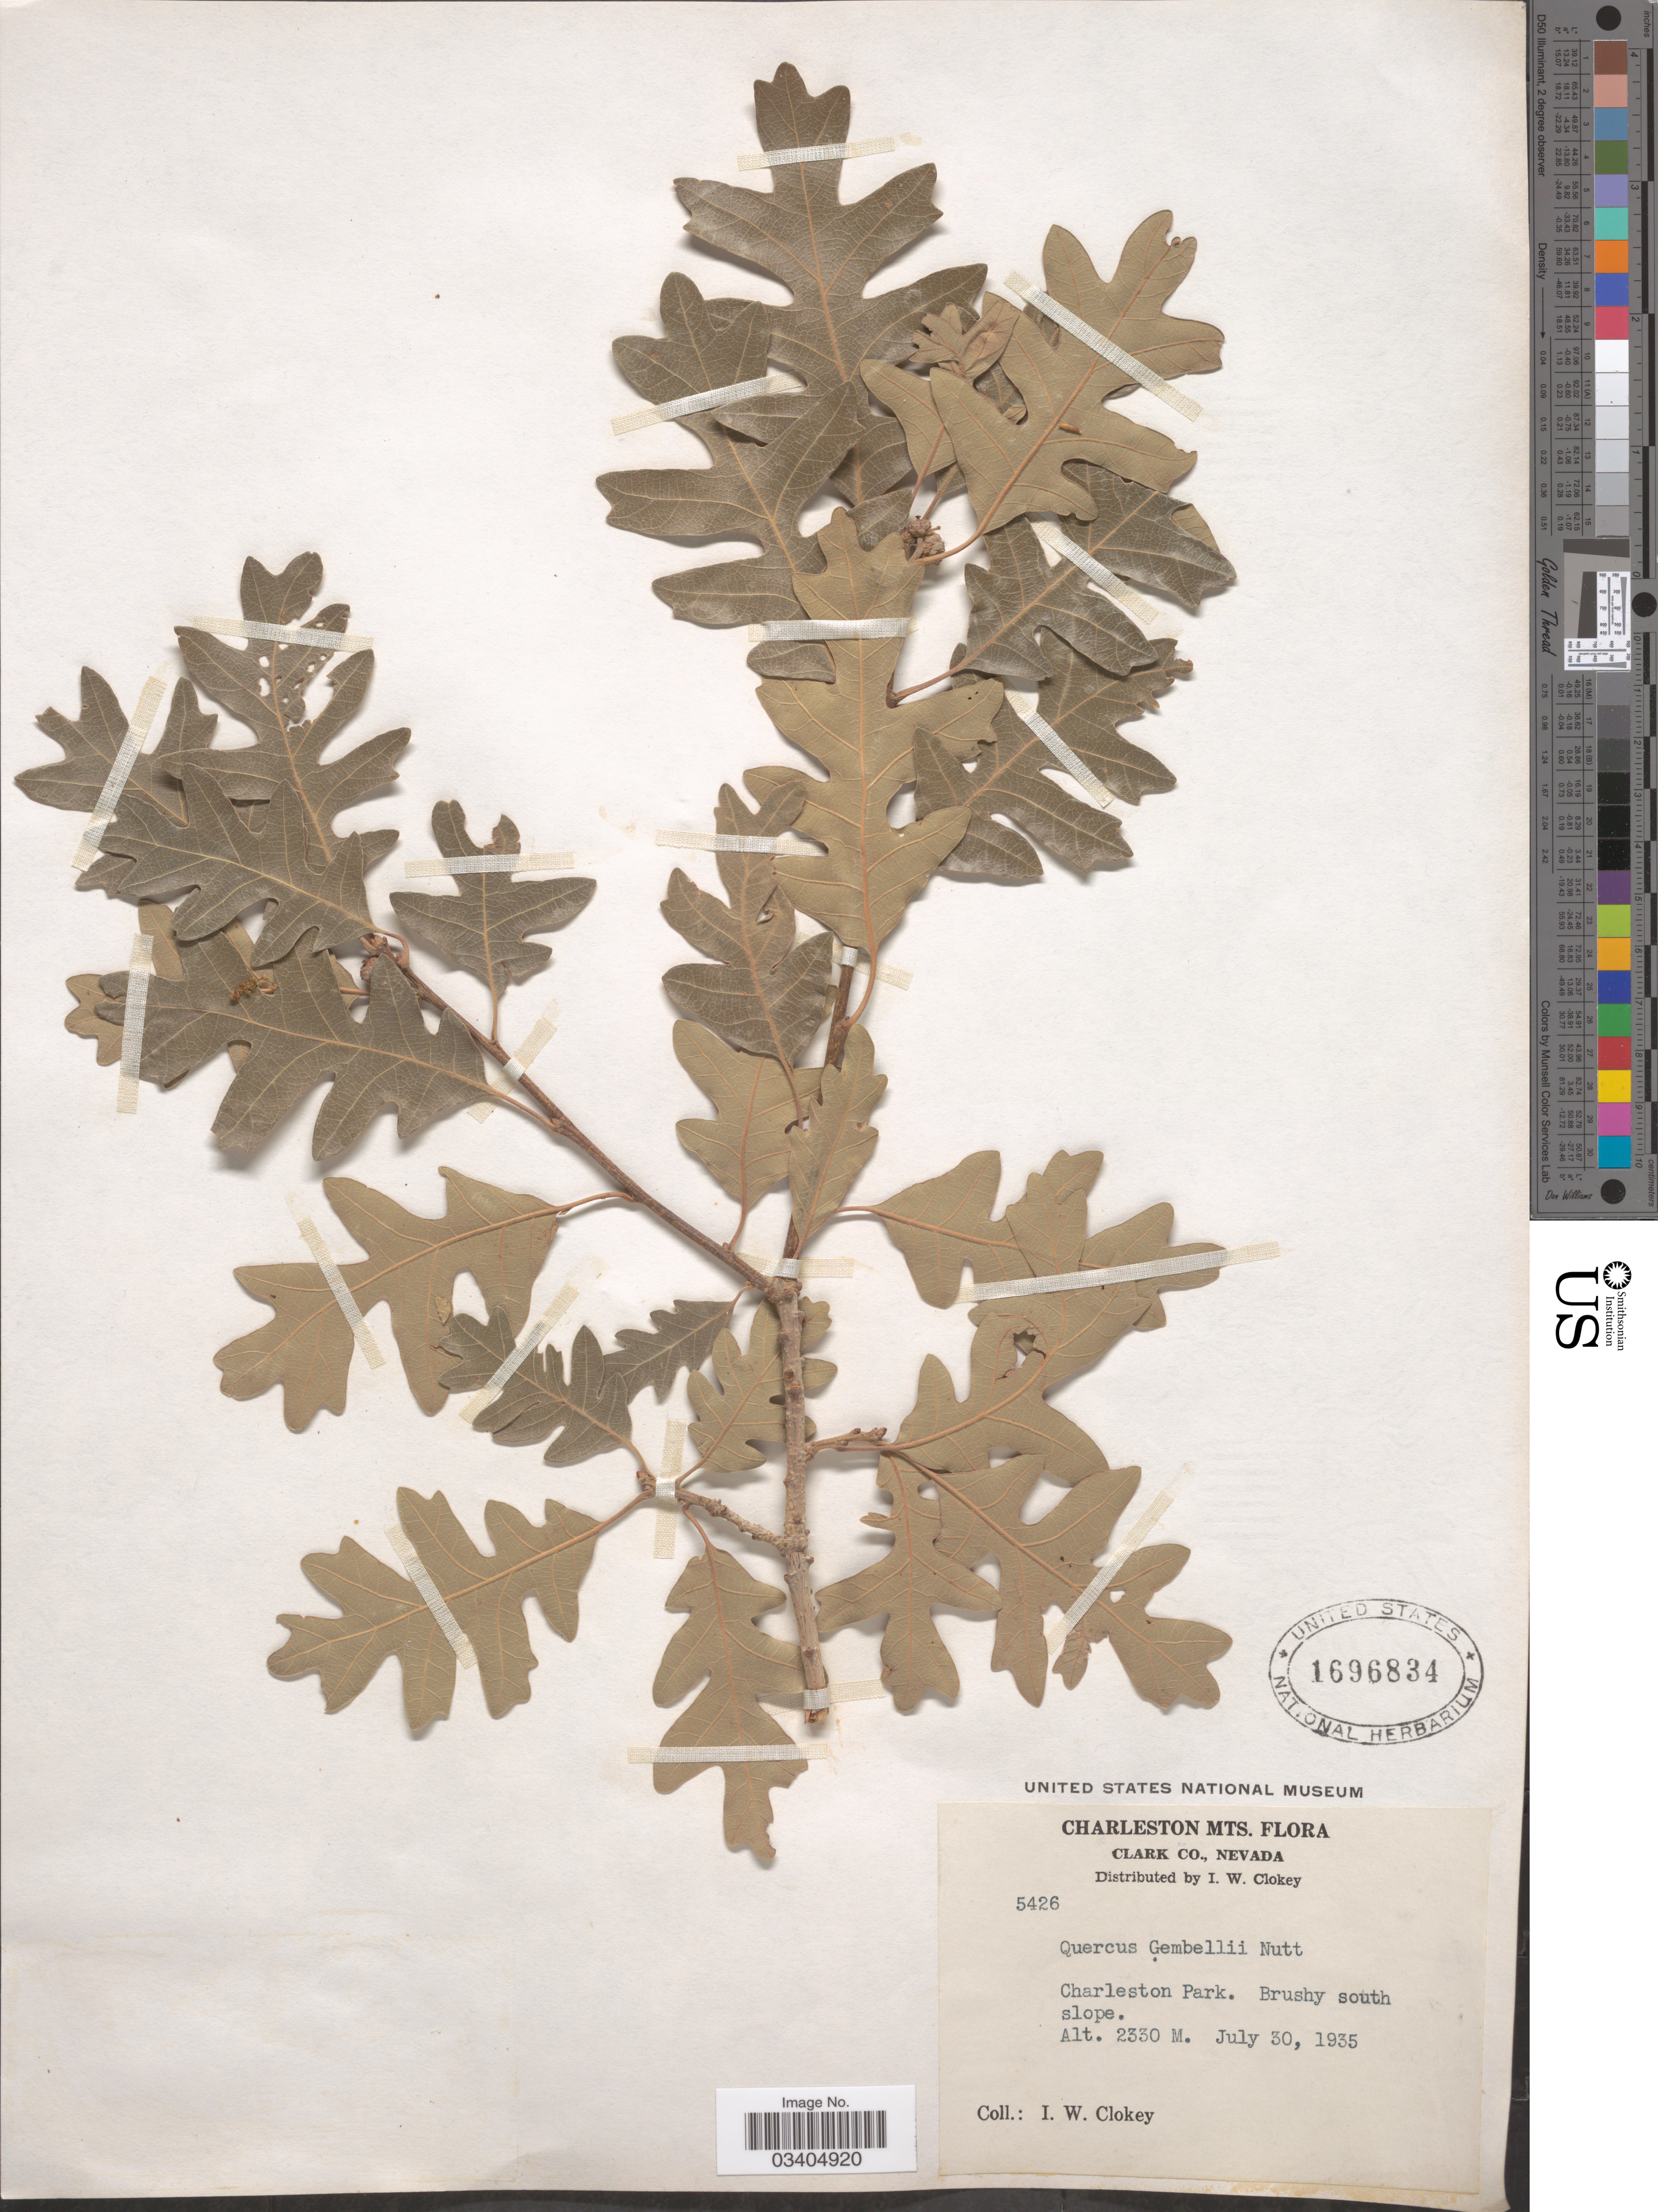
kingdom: Plantae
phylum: Tracheophyta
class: Magnoliopsida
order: Fagales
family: Fagaceae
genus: Quercus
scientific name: Quercus gambelii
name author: Nutt.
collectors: I. W. Clokey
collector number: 5426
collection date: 1935-07-30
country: United States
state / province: Nevada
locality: Charleston Mts. Clark Co. Charleston Park. Brushy south slope.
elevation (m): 2330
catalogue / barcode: US 1696834